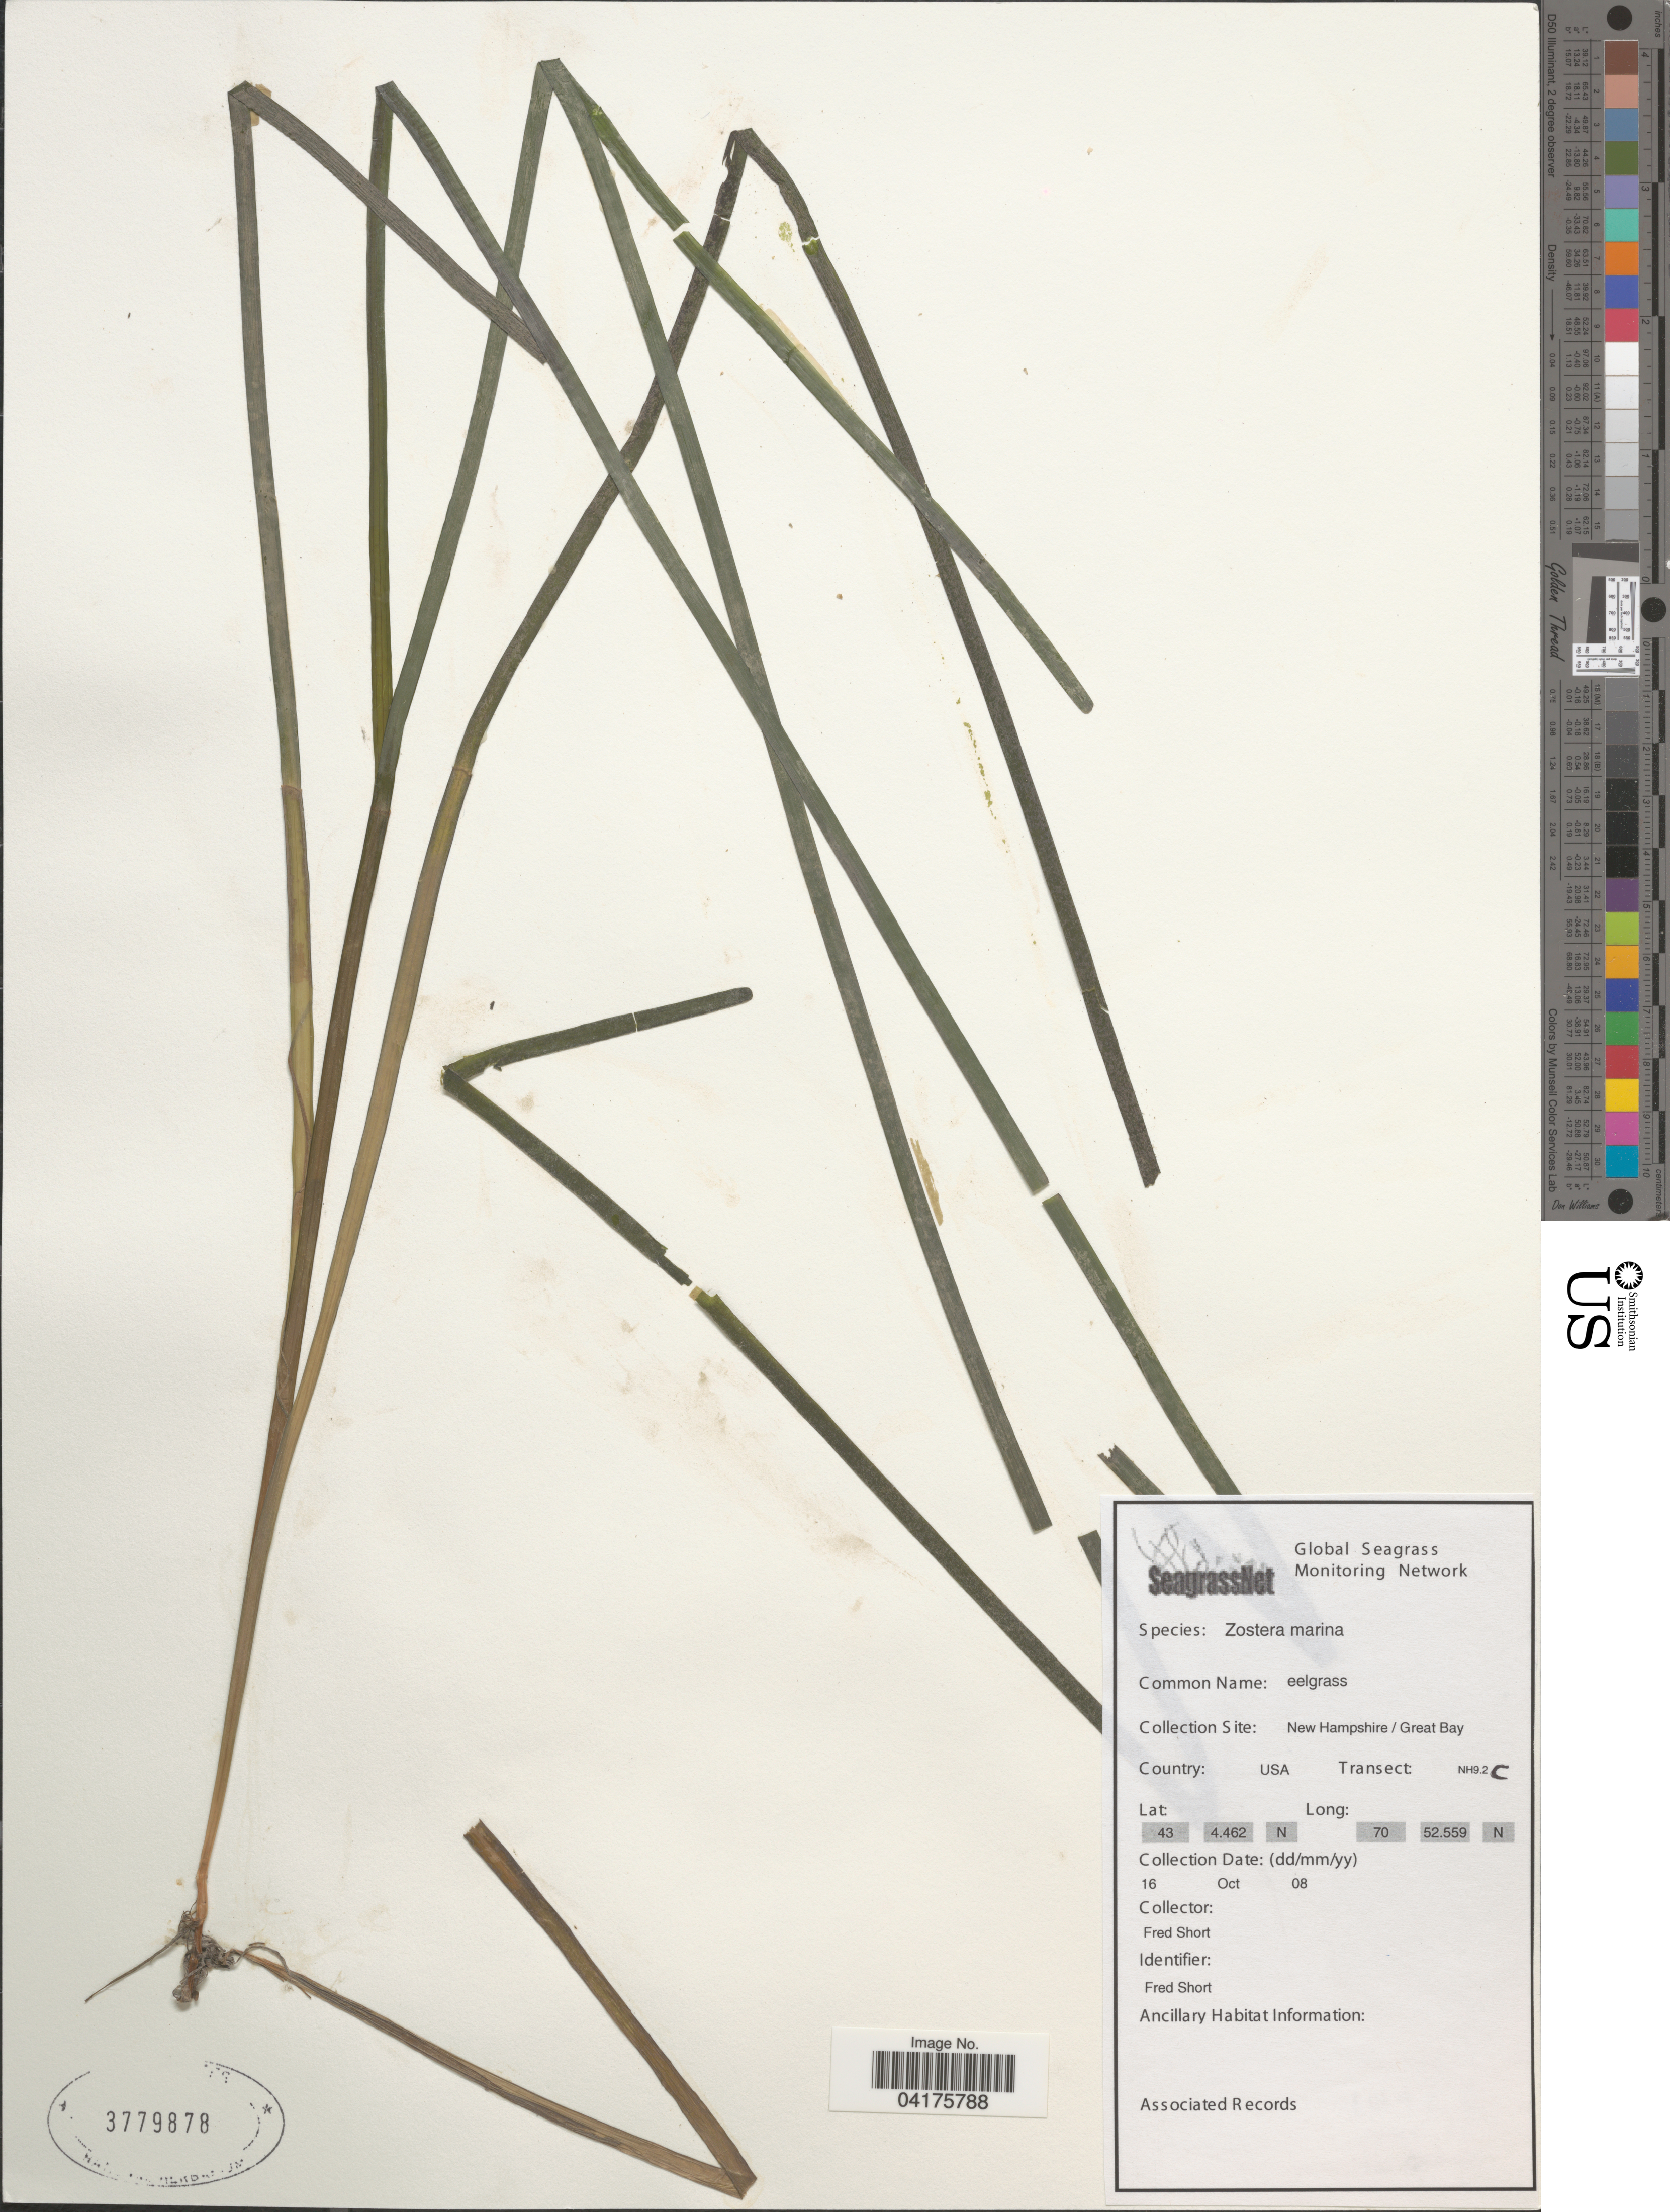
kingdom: Plantae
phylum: Tracheophyta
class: Liliopsida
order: Alismatales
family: Zosteraceae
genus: Zostera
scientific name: Zostera marina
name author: L.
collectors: F. Short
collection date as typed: Transcribed d/m/y: 16/10/8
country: United States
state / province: New Hampshire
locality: Great Bay.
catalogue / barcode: US 3779878